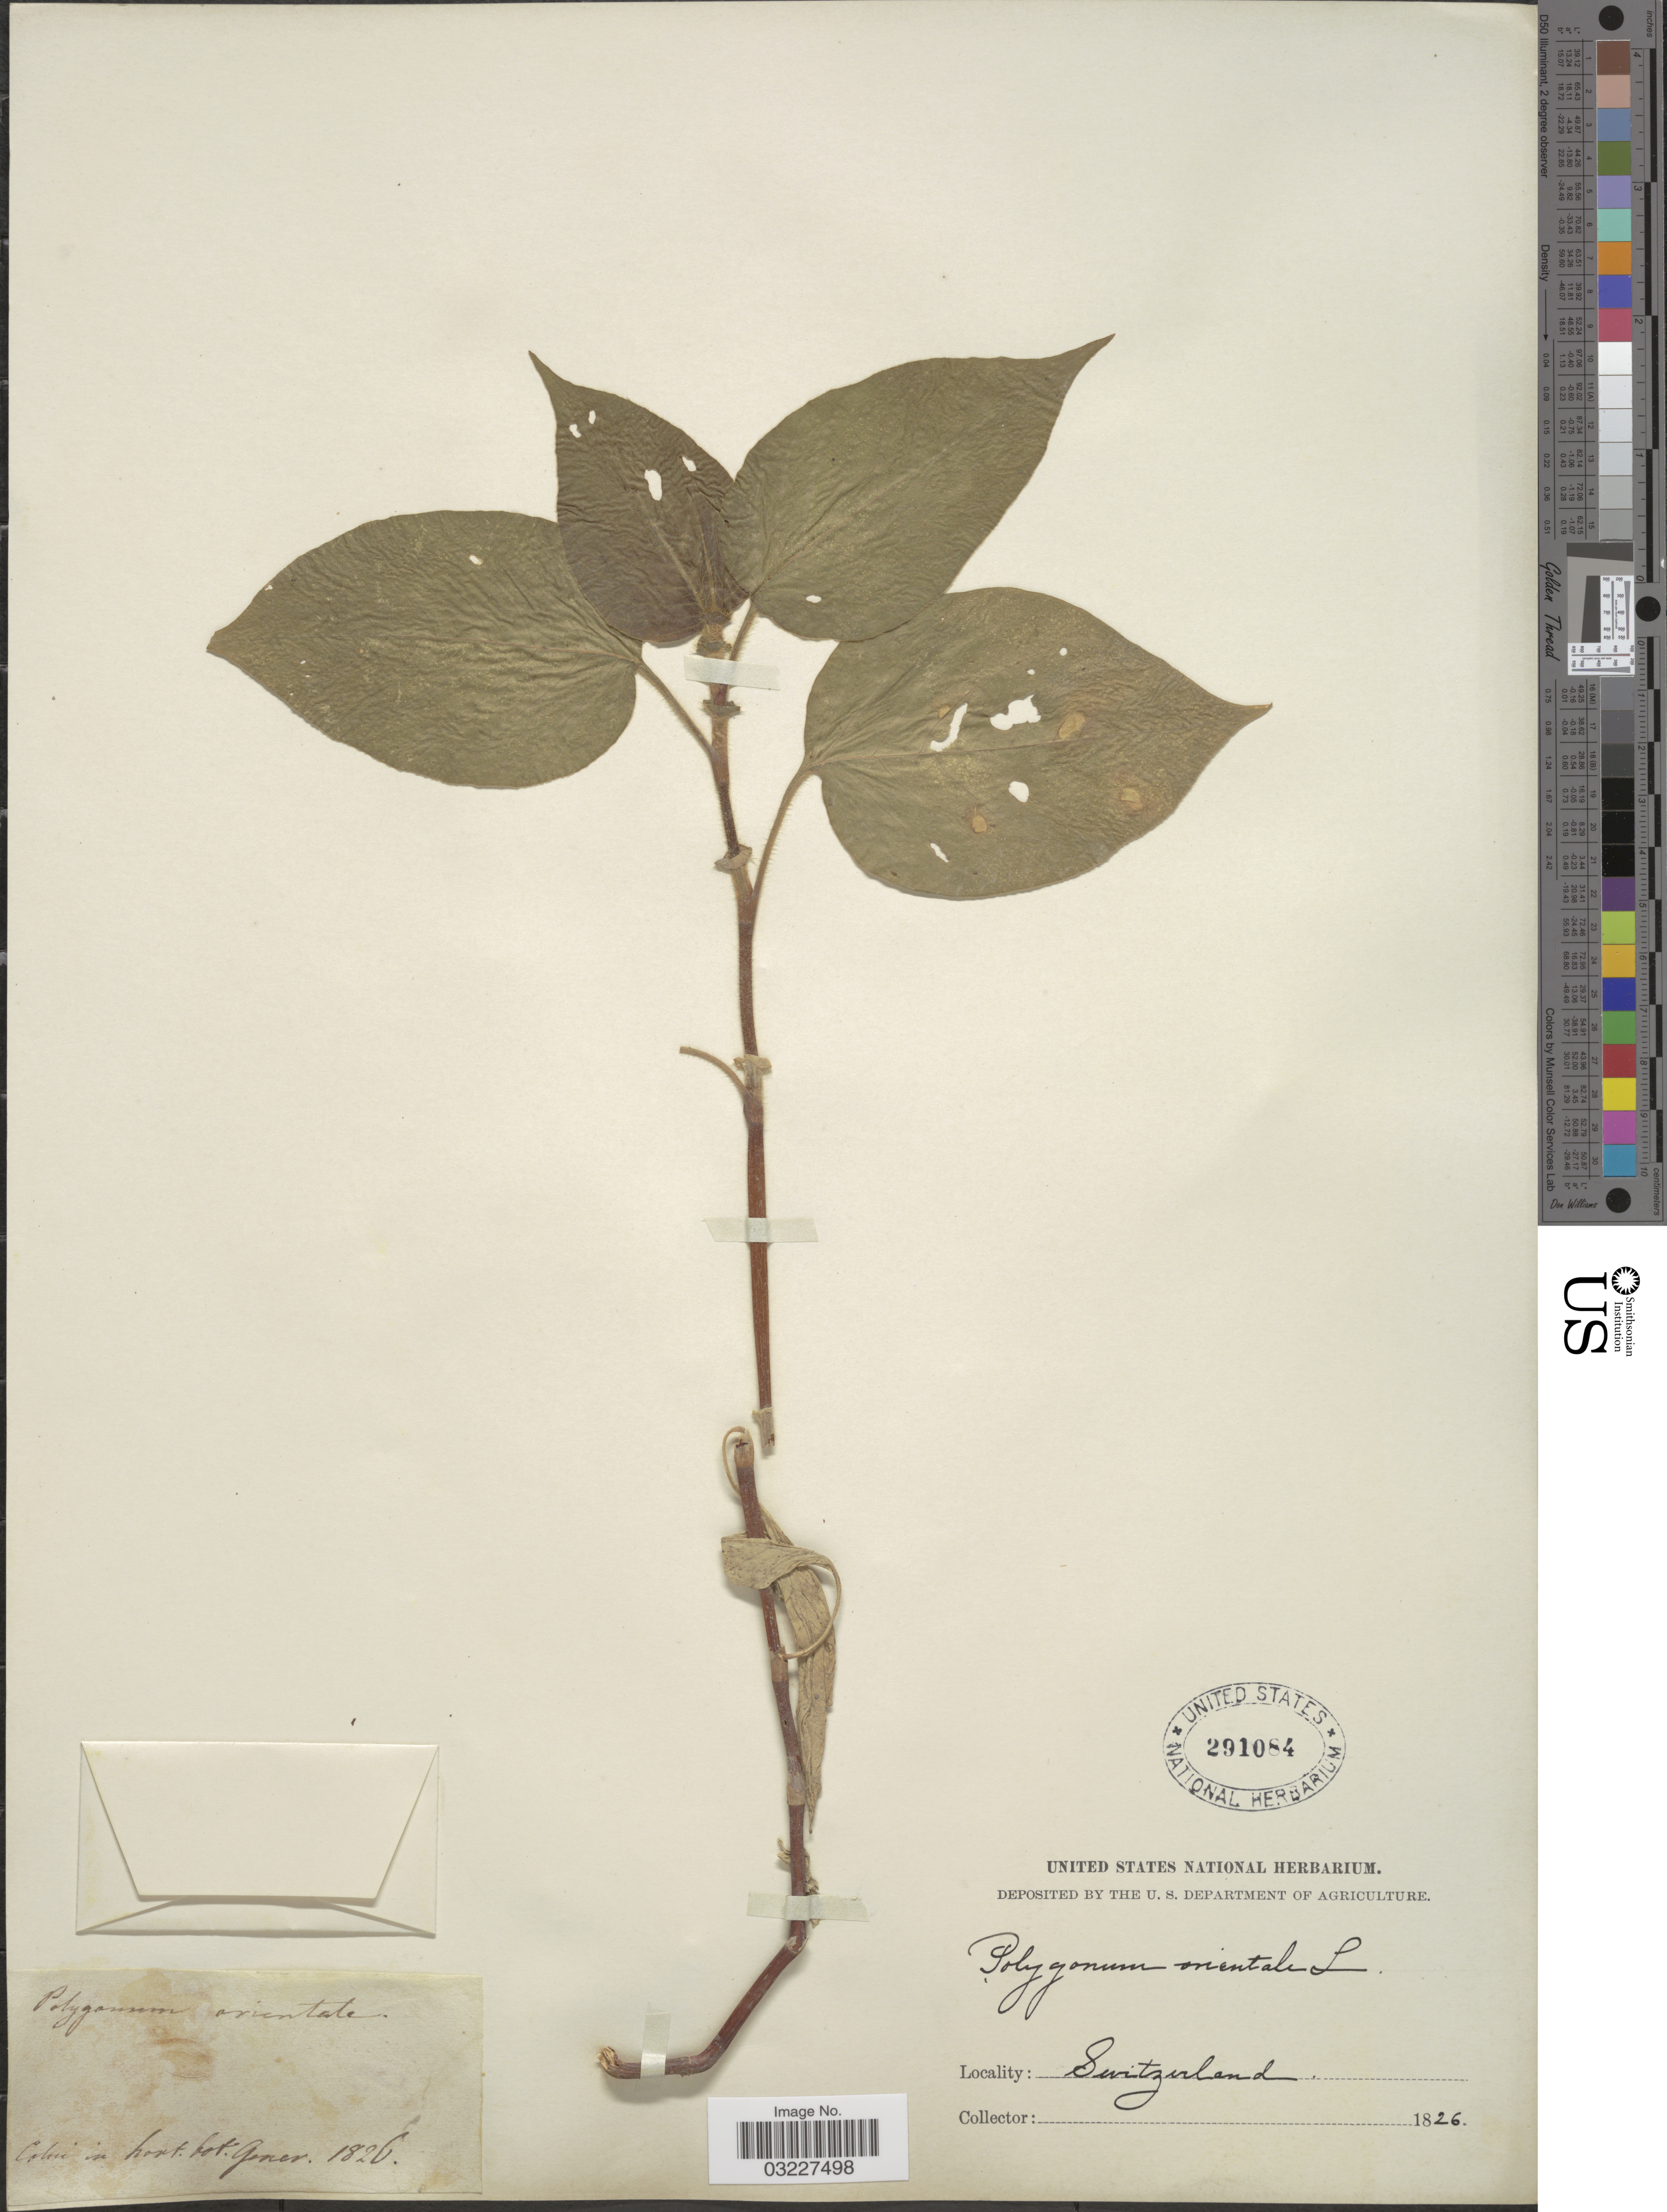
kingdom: Plantae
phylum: Tracheophyta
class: Magnoliopsida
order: Caryophyllales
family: Polygonaceae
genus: Polygonum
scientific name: Polygonum orientale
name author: L.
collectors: ex herb. United States National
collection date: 1826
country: Switzerland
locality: Hort. bot. Genev.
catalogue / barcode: US 291084